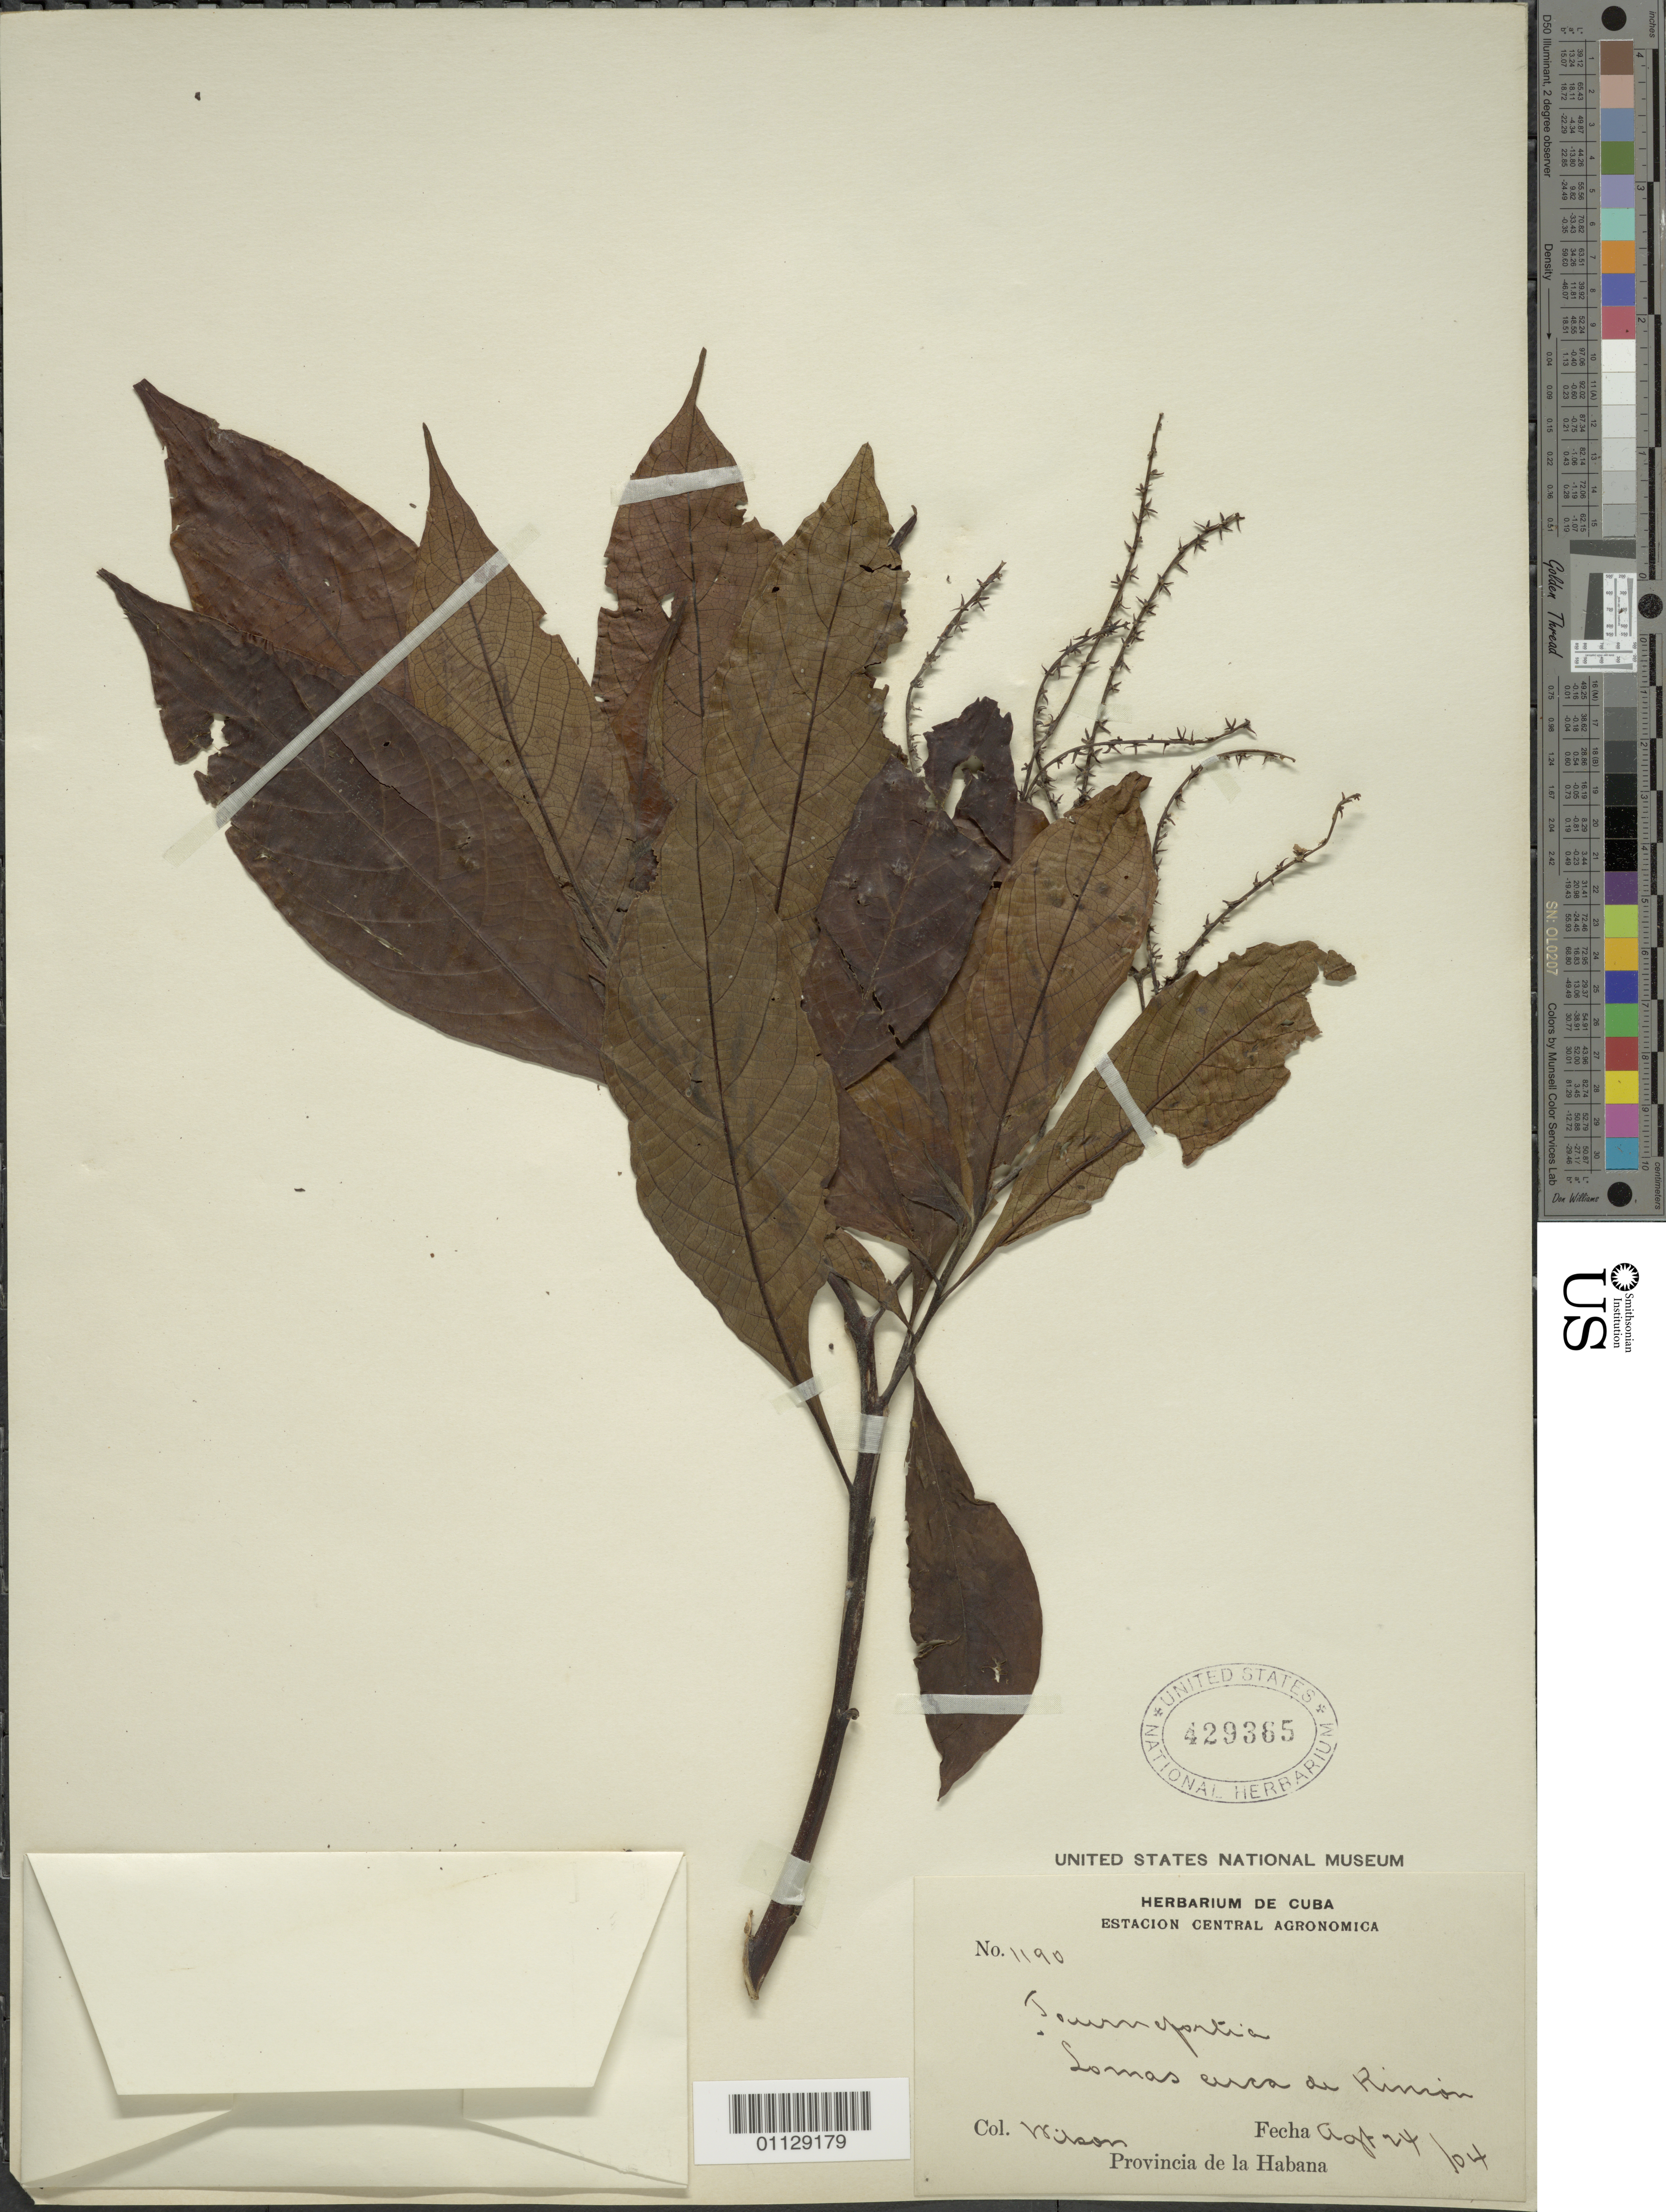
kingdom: Plantae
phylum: Tracheophyta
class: Magnoliopsida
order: Boraginales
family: Heliotropiaceae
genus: Tournefortia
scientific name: Tournefortia glabra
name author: L.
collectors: -- Wilson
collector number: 1190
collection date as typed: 24 Aug 1904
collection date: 1904-08-24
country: Cuba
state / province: La Habana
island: Cuba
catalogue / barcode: US 429365